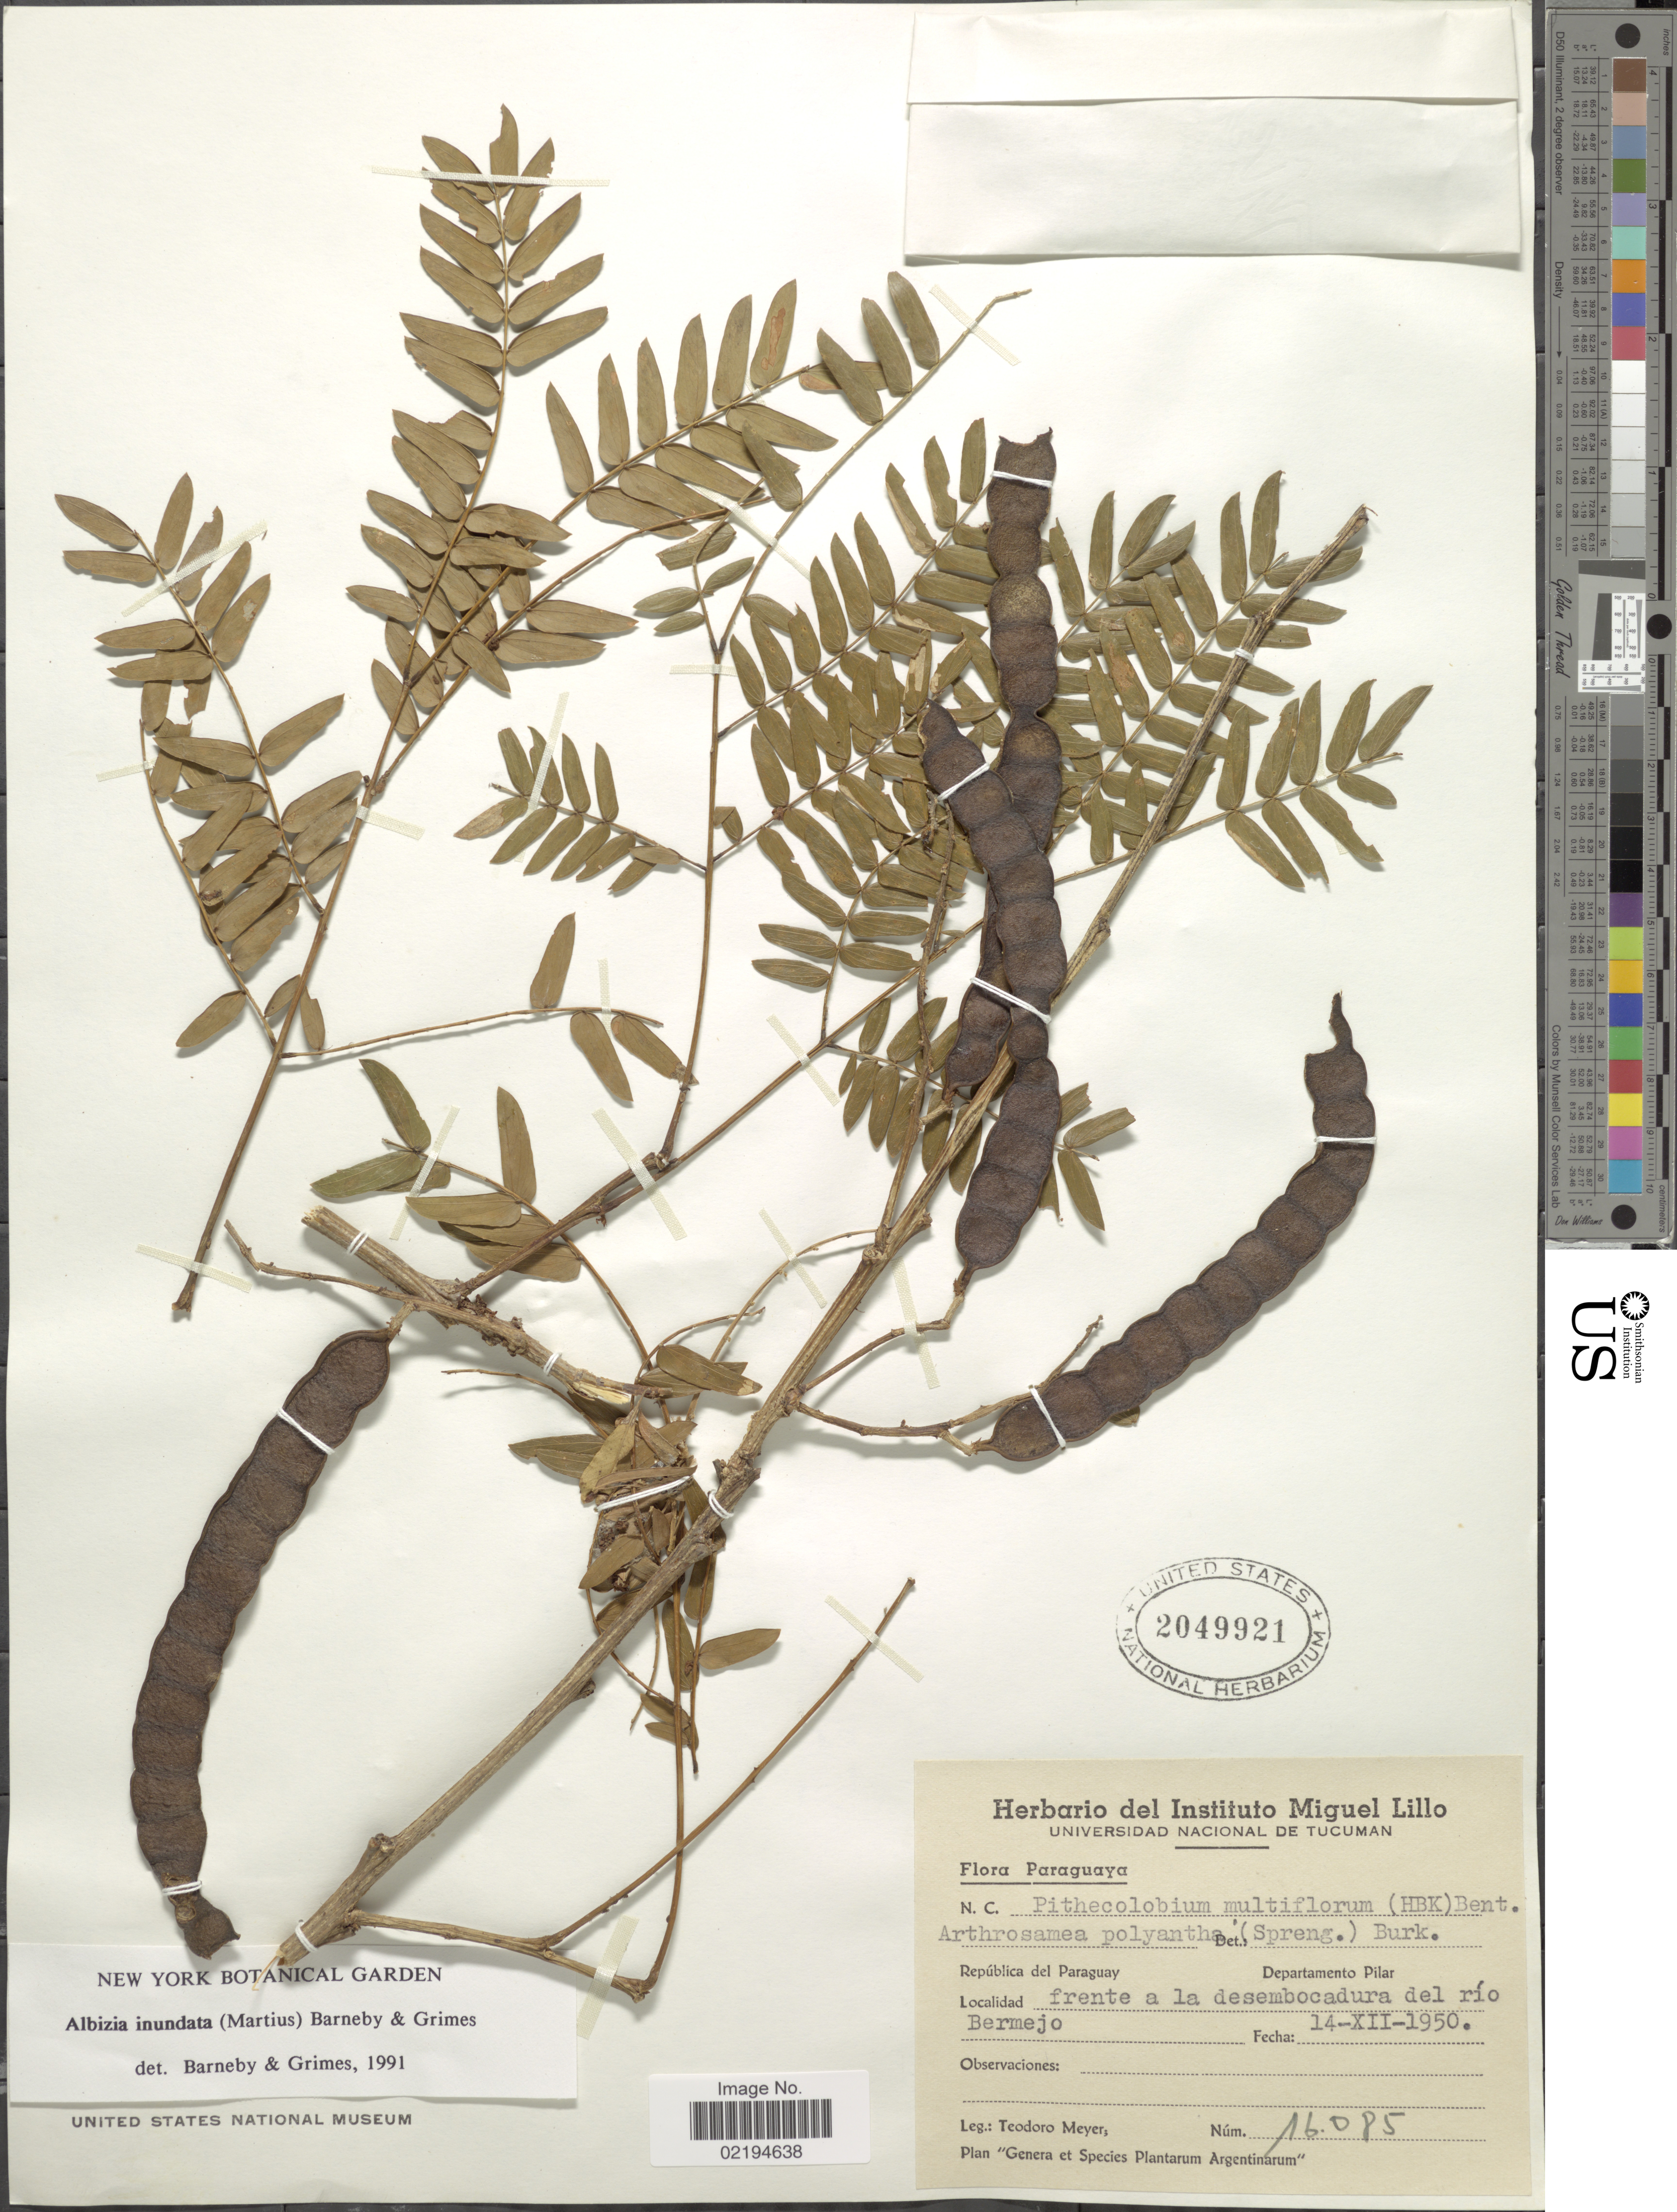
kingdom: Plantae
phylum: Tracheophyta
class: Magnoliopsida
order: Fabales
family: Fabaceae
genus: Pseudalbizzia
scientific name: Pseudalbizzia inundata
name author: (Mart.) Koenen & Duno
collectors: T. Meyer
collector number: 16085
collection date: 1950-12-14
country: Paraguay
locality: Departamento Pilar, frente a la desembocadura del rio Bermejo.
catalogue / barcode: US 2049921